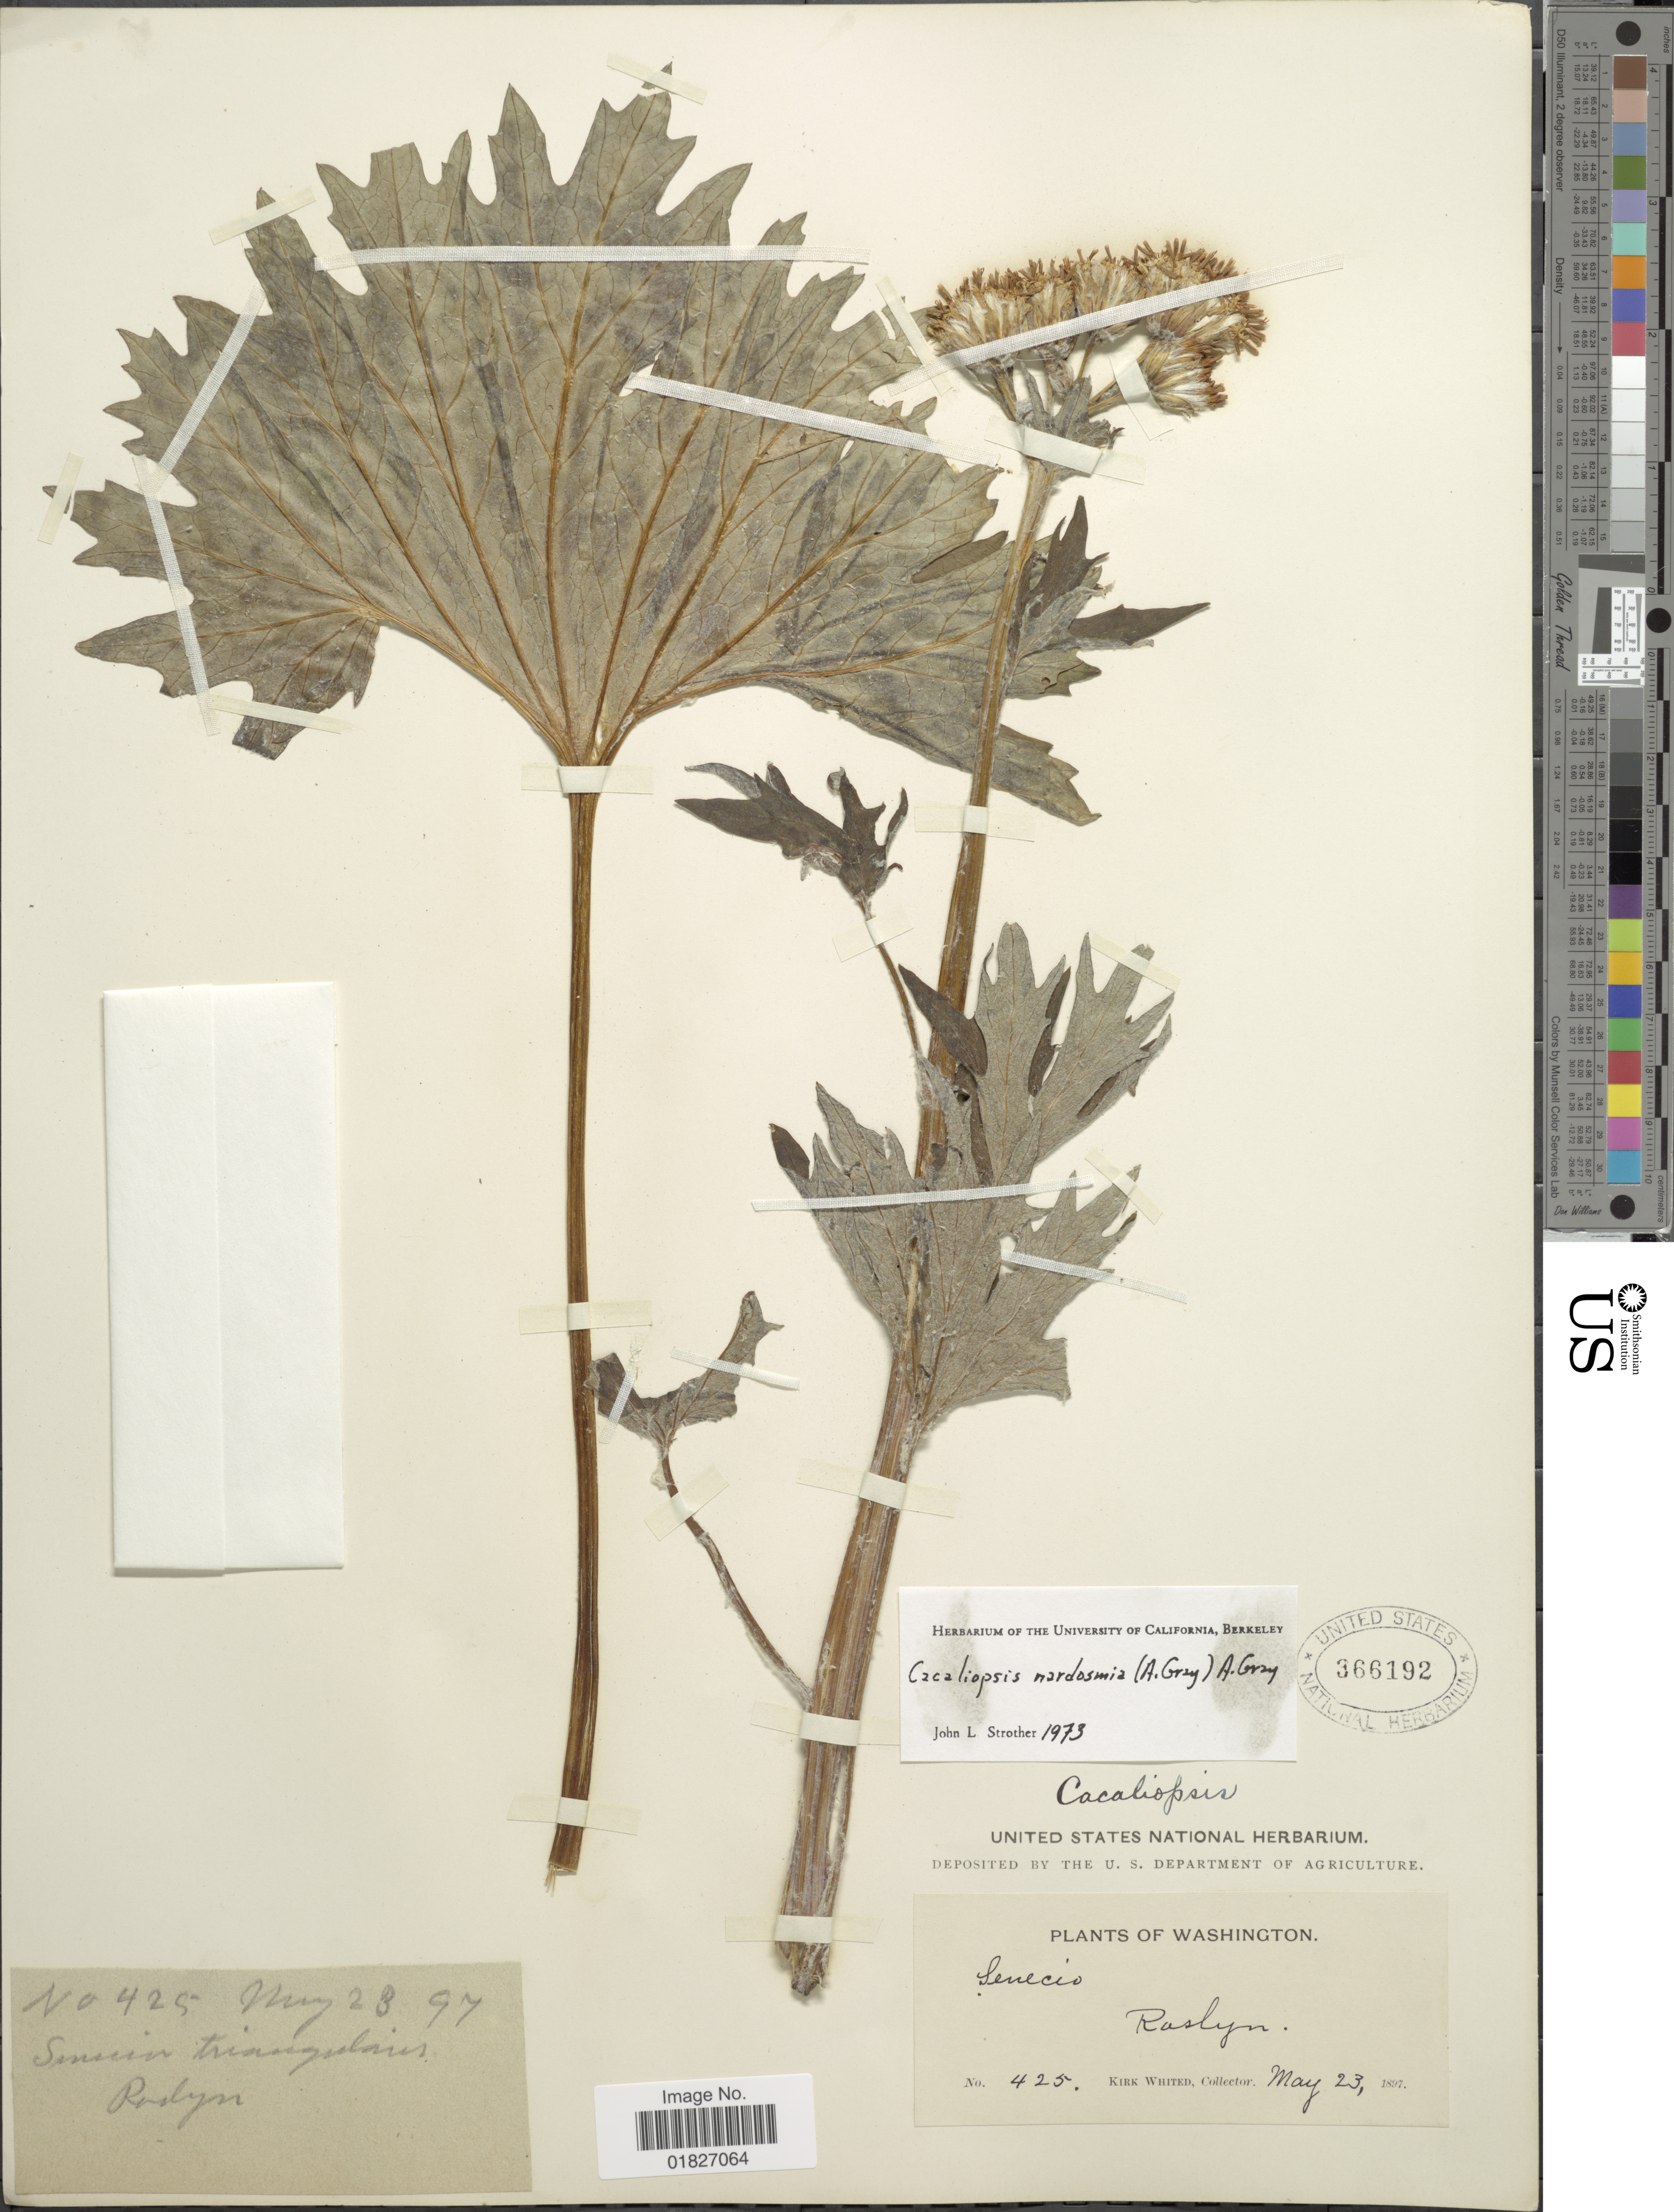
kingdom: Plantae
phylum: Tracheophyta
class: Magnoliopsida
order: Asterales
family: Asteraceae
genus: Cacaliopsis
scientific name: Cacaliopsis nardosmia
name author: A. Gray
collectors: K. Whited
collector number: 425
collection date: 1897-05-23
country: United States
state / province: Washington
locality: Roslyn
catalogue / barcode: US 366192